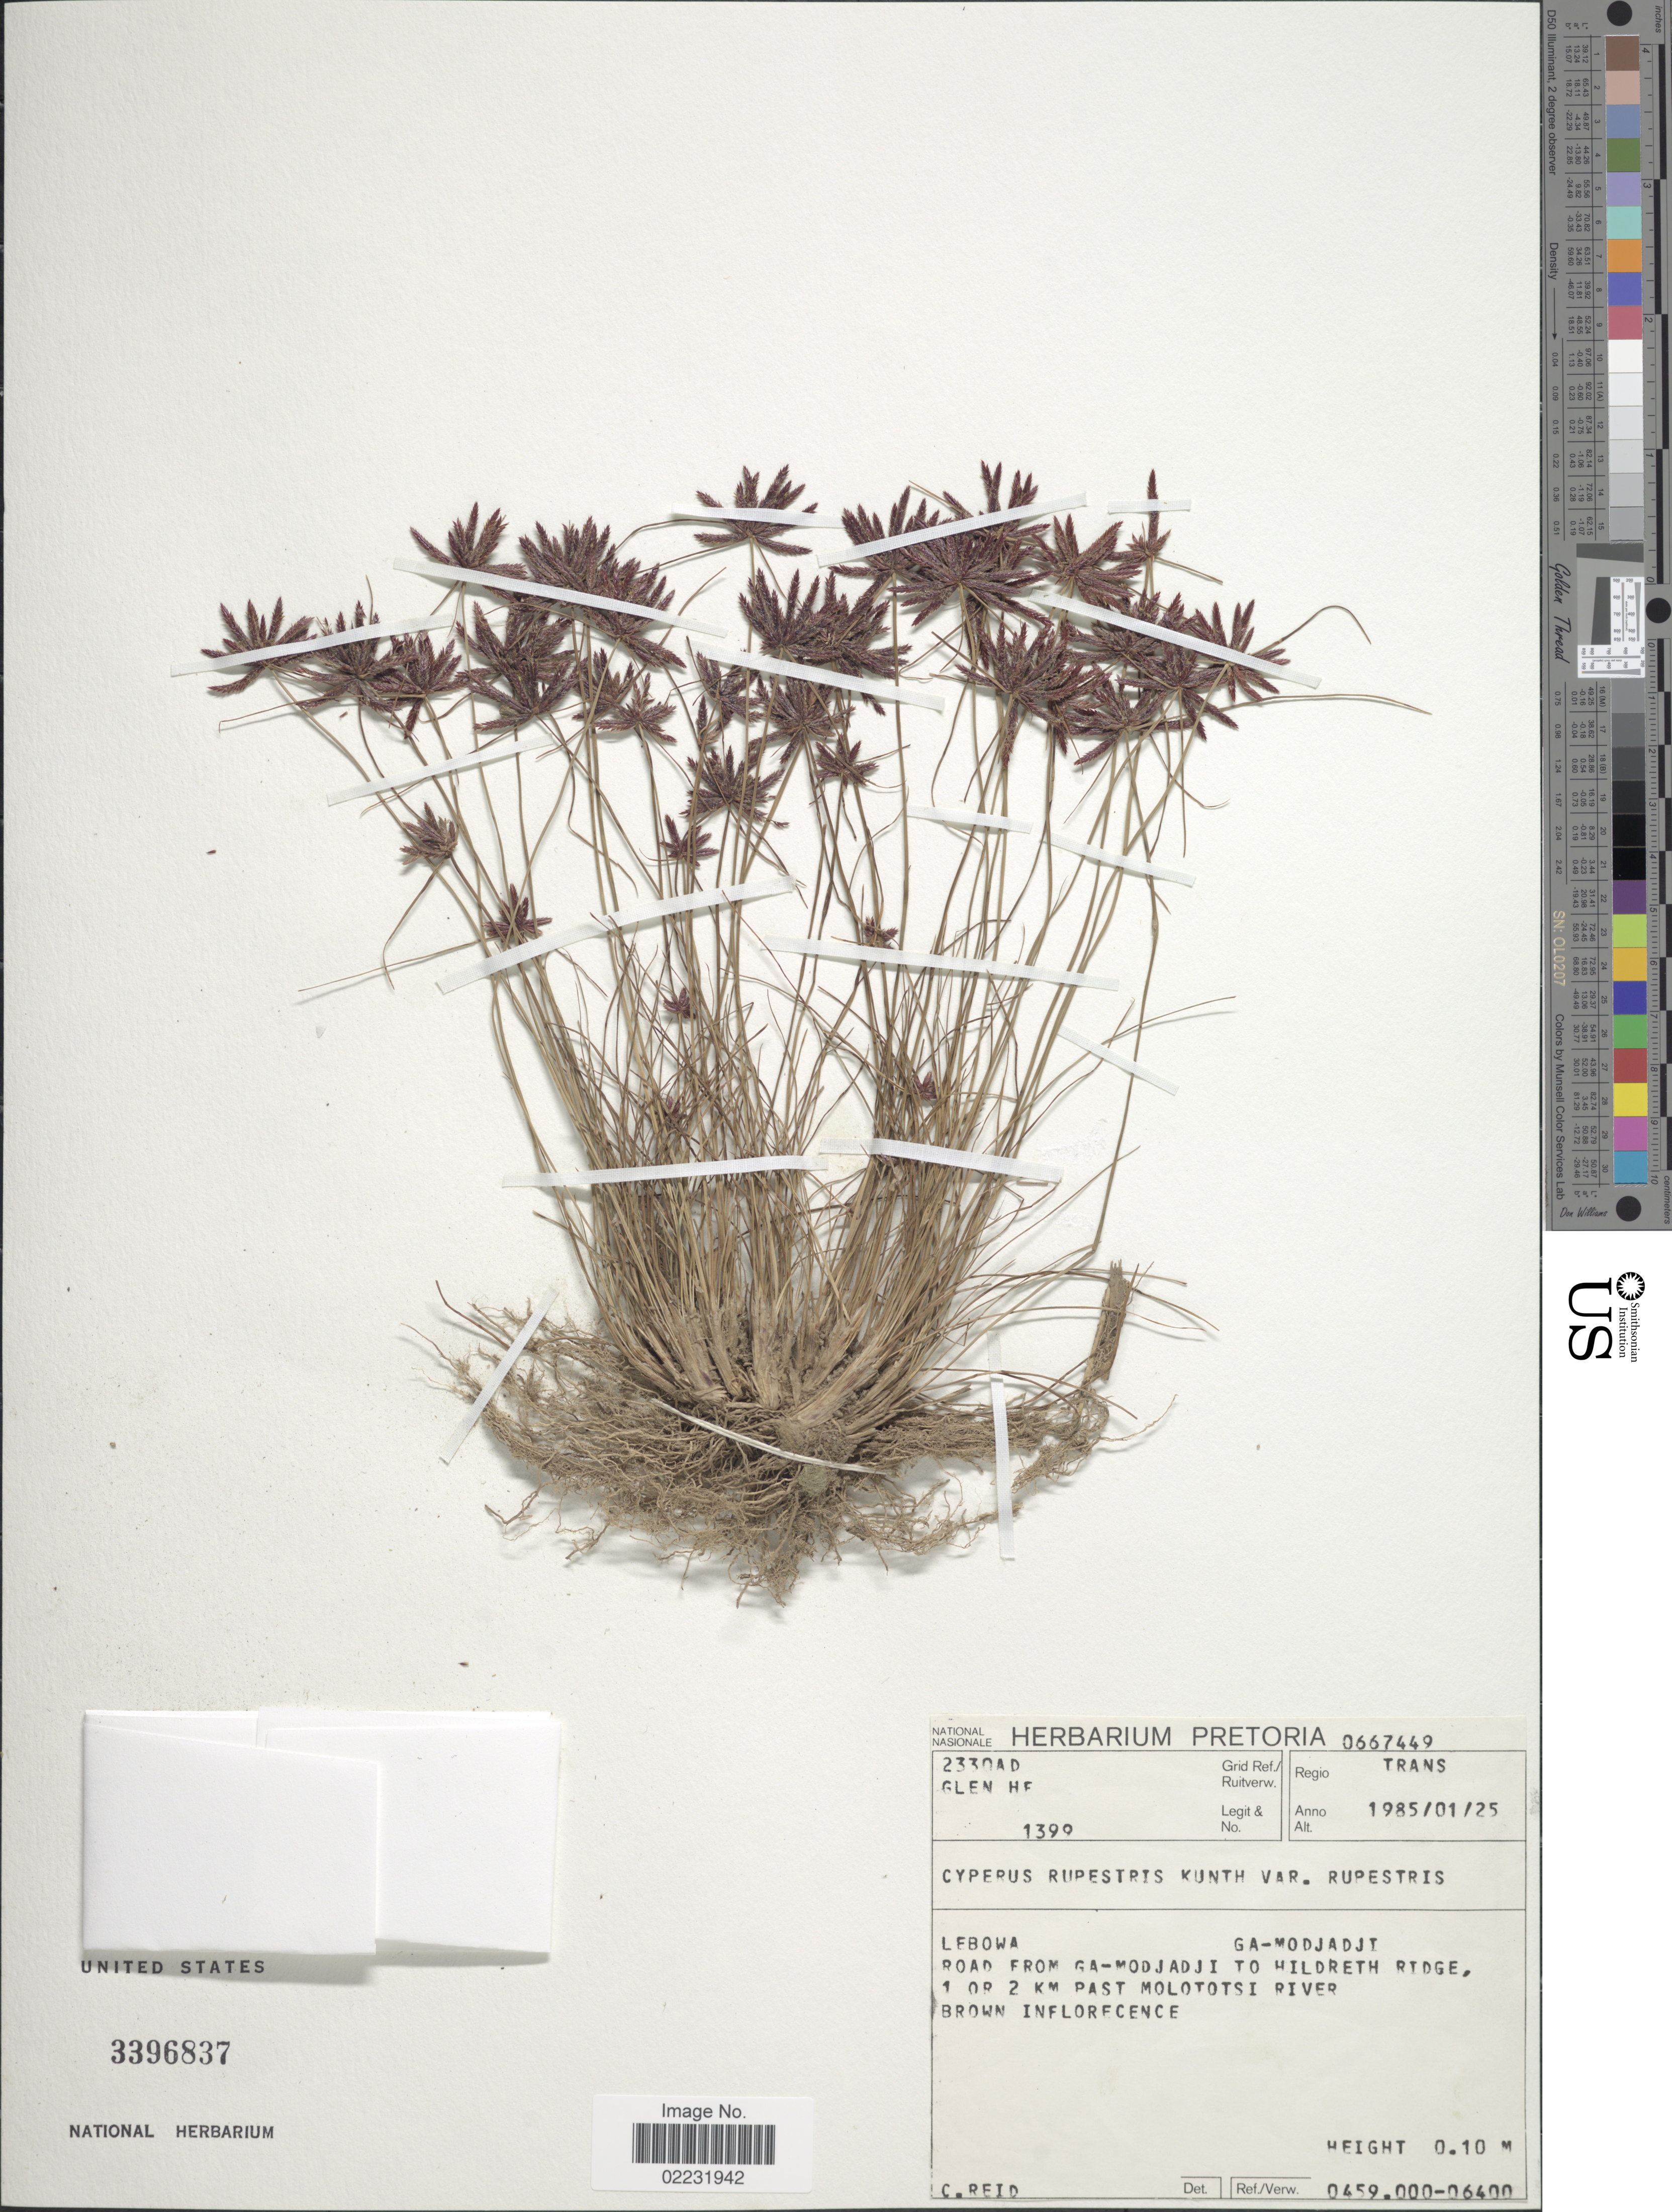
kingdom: Plantae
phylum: Tracheophyta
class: Liliopsida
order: Poales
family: Cyperaceae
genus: Cyperus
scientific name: Cyperus rupestris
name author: Kunth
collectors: H. F. Glen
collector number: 2330AD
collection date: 1985-01-25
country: South Africa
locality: Regio Trans, Grid Ref./Ruitverw. 2330AD, Lebowa, Ga-Modjadji, Road from Ga-Modjadji to Hildreth Ridge 1 or 2 km Past Molototsi River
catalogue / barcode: US 3396837